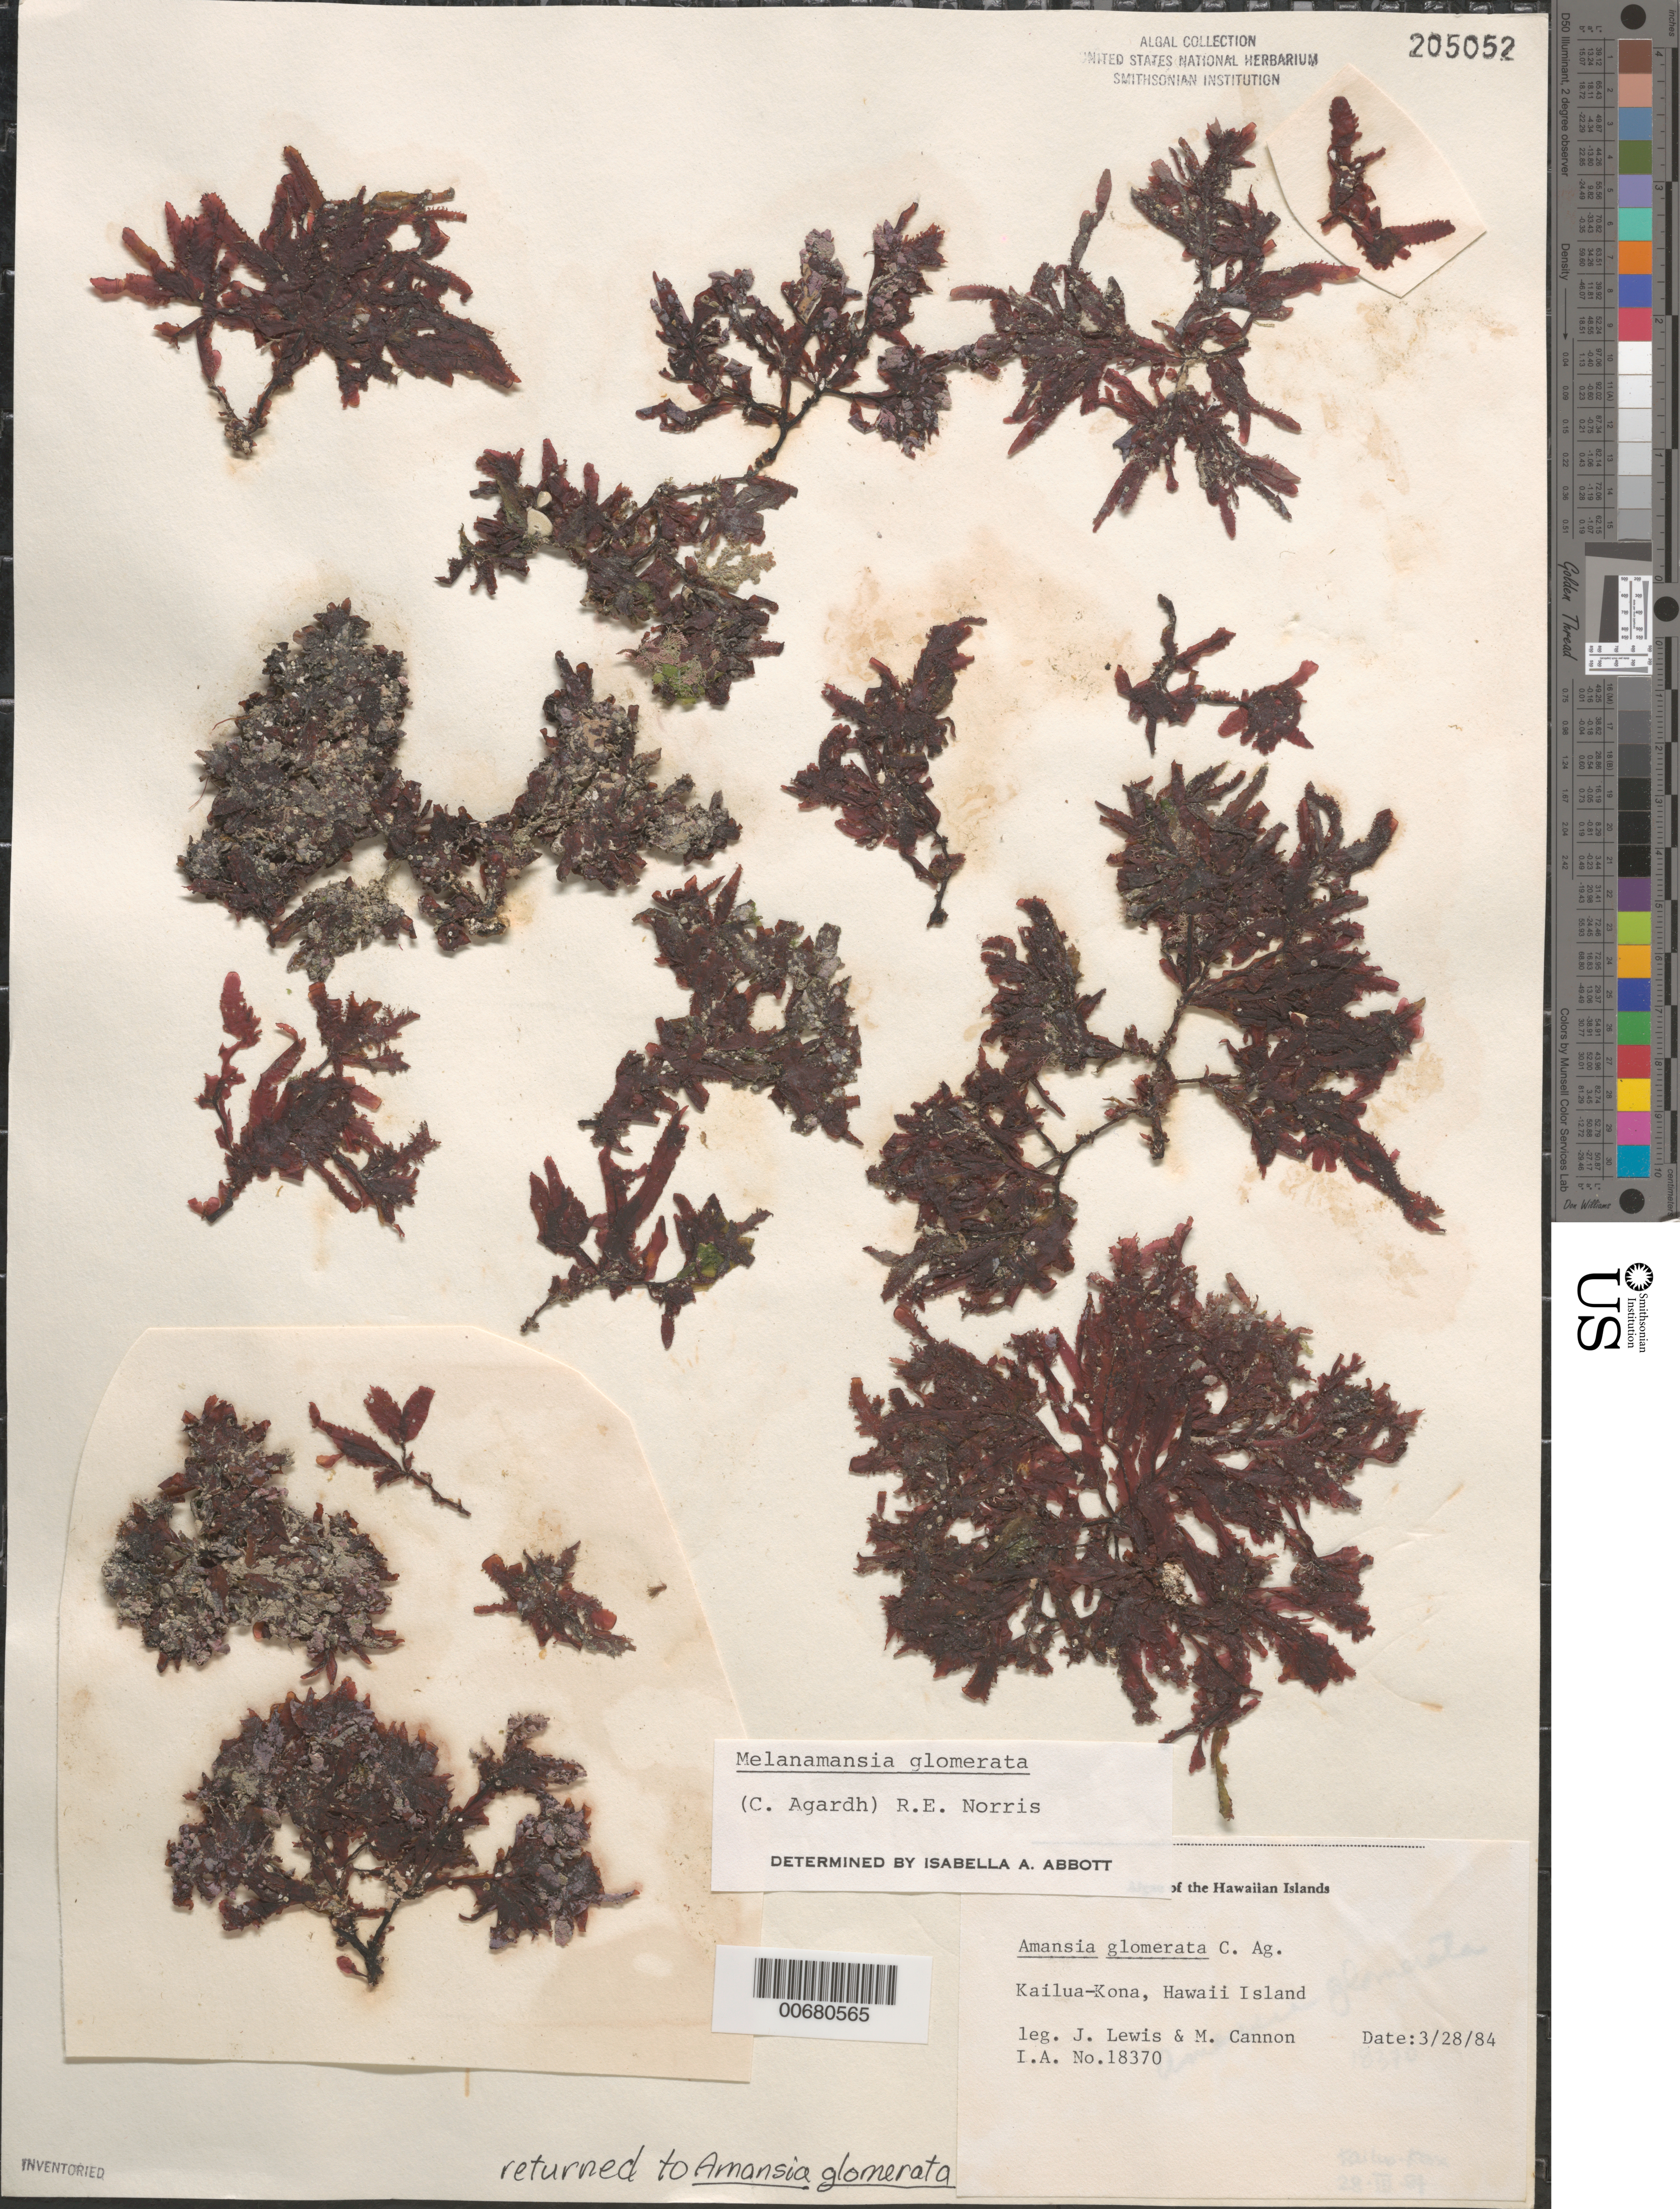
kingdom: Plantae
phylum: Rhodophyta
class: Florideophyceae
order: Ceramiales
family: Rhodomelaceae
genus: Amansia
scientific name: Amansia glomerata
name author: C. Agardh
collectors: J. Lewis & M. Cannon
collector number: IAA 18370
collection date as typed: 28 Mar 1984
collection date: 1984-03-28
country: United States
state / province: Hawaii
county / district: Hawaii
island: Hawaii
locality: Kailua-Kona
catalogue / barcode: US 205052